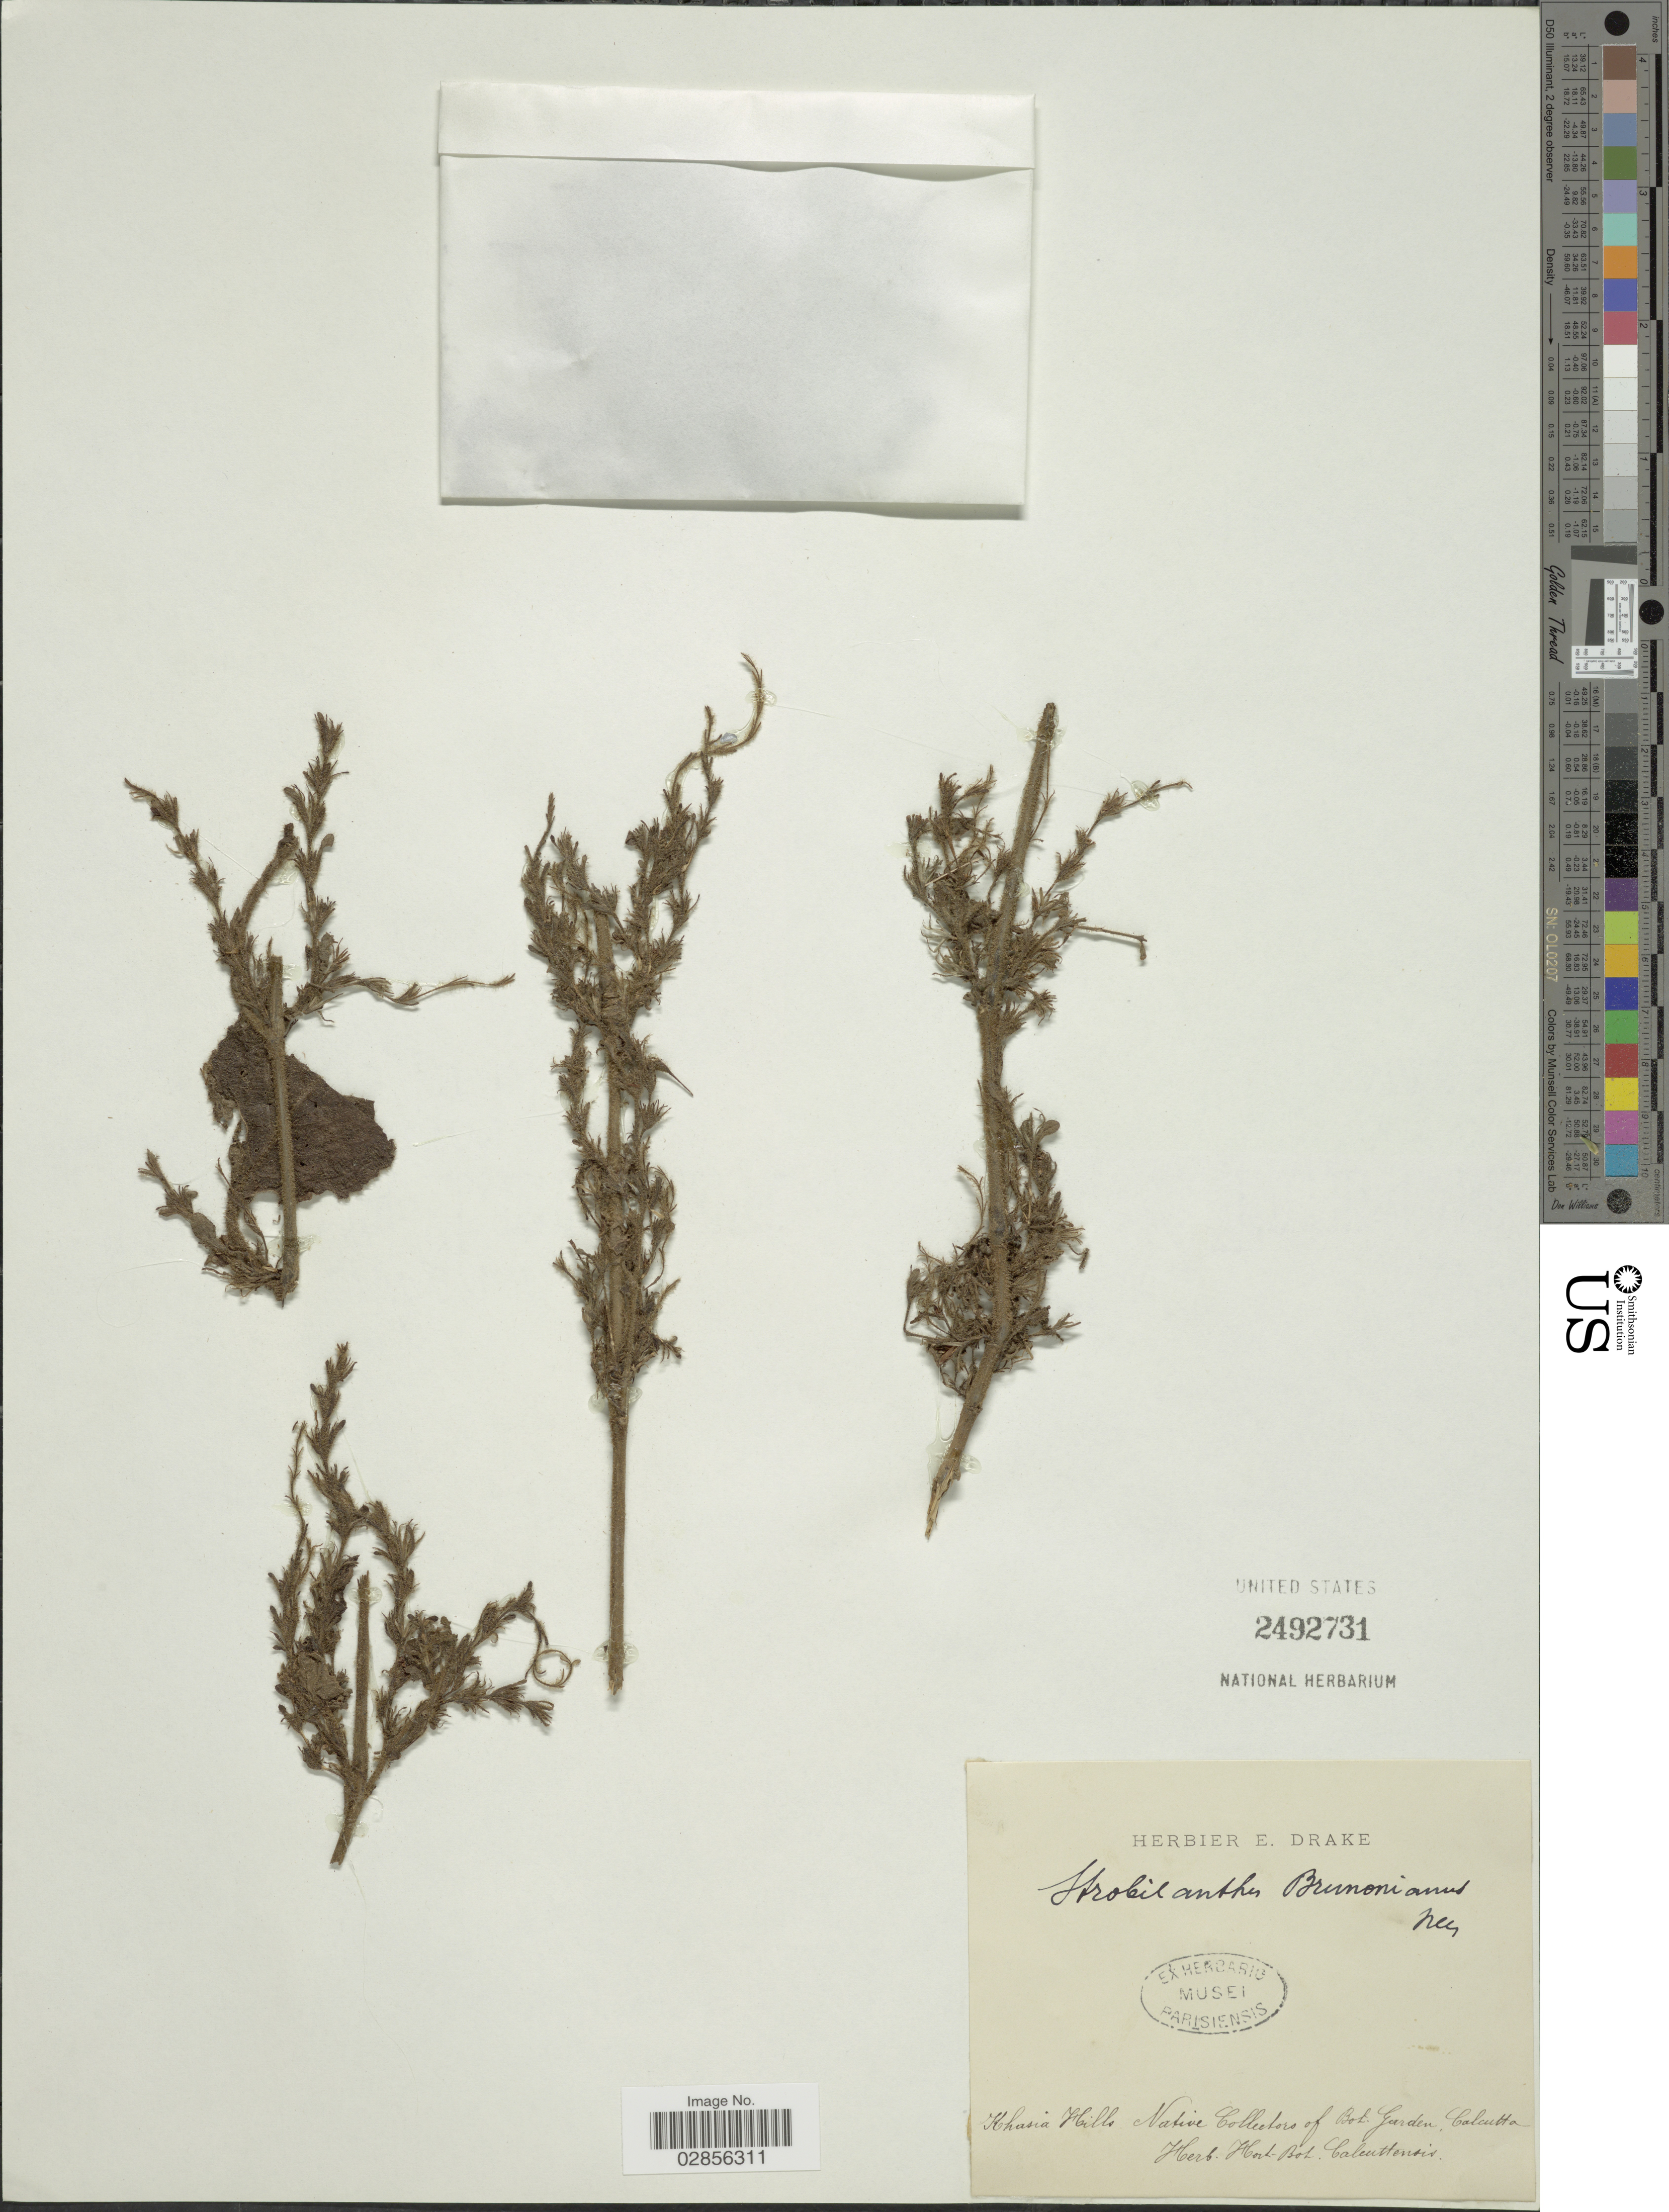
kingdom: Plantae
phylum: Tracheophyta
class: Magnoliopsida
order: Lamiales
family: Acanthaceae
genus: Strobilanthes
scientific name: Strobilanthes brunoniana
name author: Nees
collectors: ex Herb. Hort. Bot. Calcuttensis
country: India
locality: Khasia Hills Native Collections of Bot. Garden. Calcutta.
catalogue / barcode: US 2492731